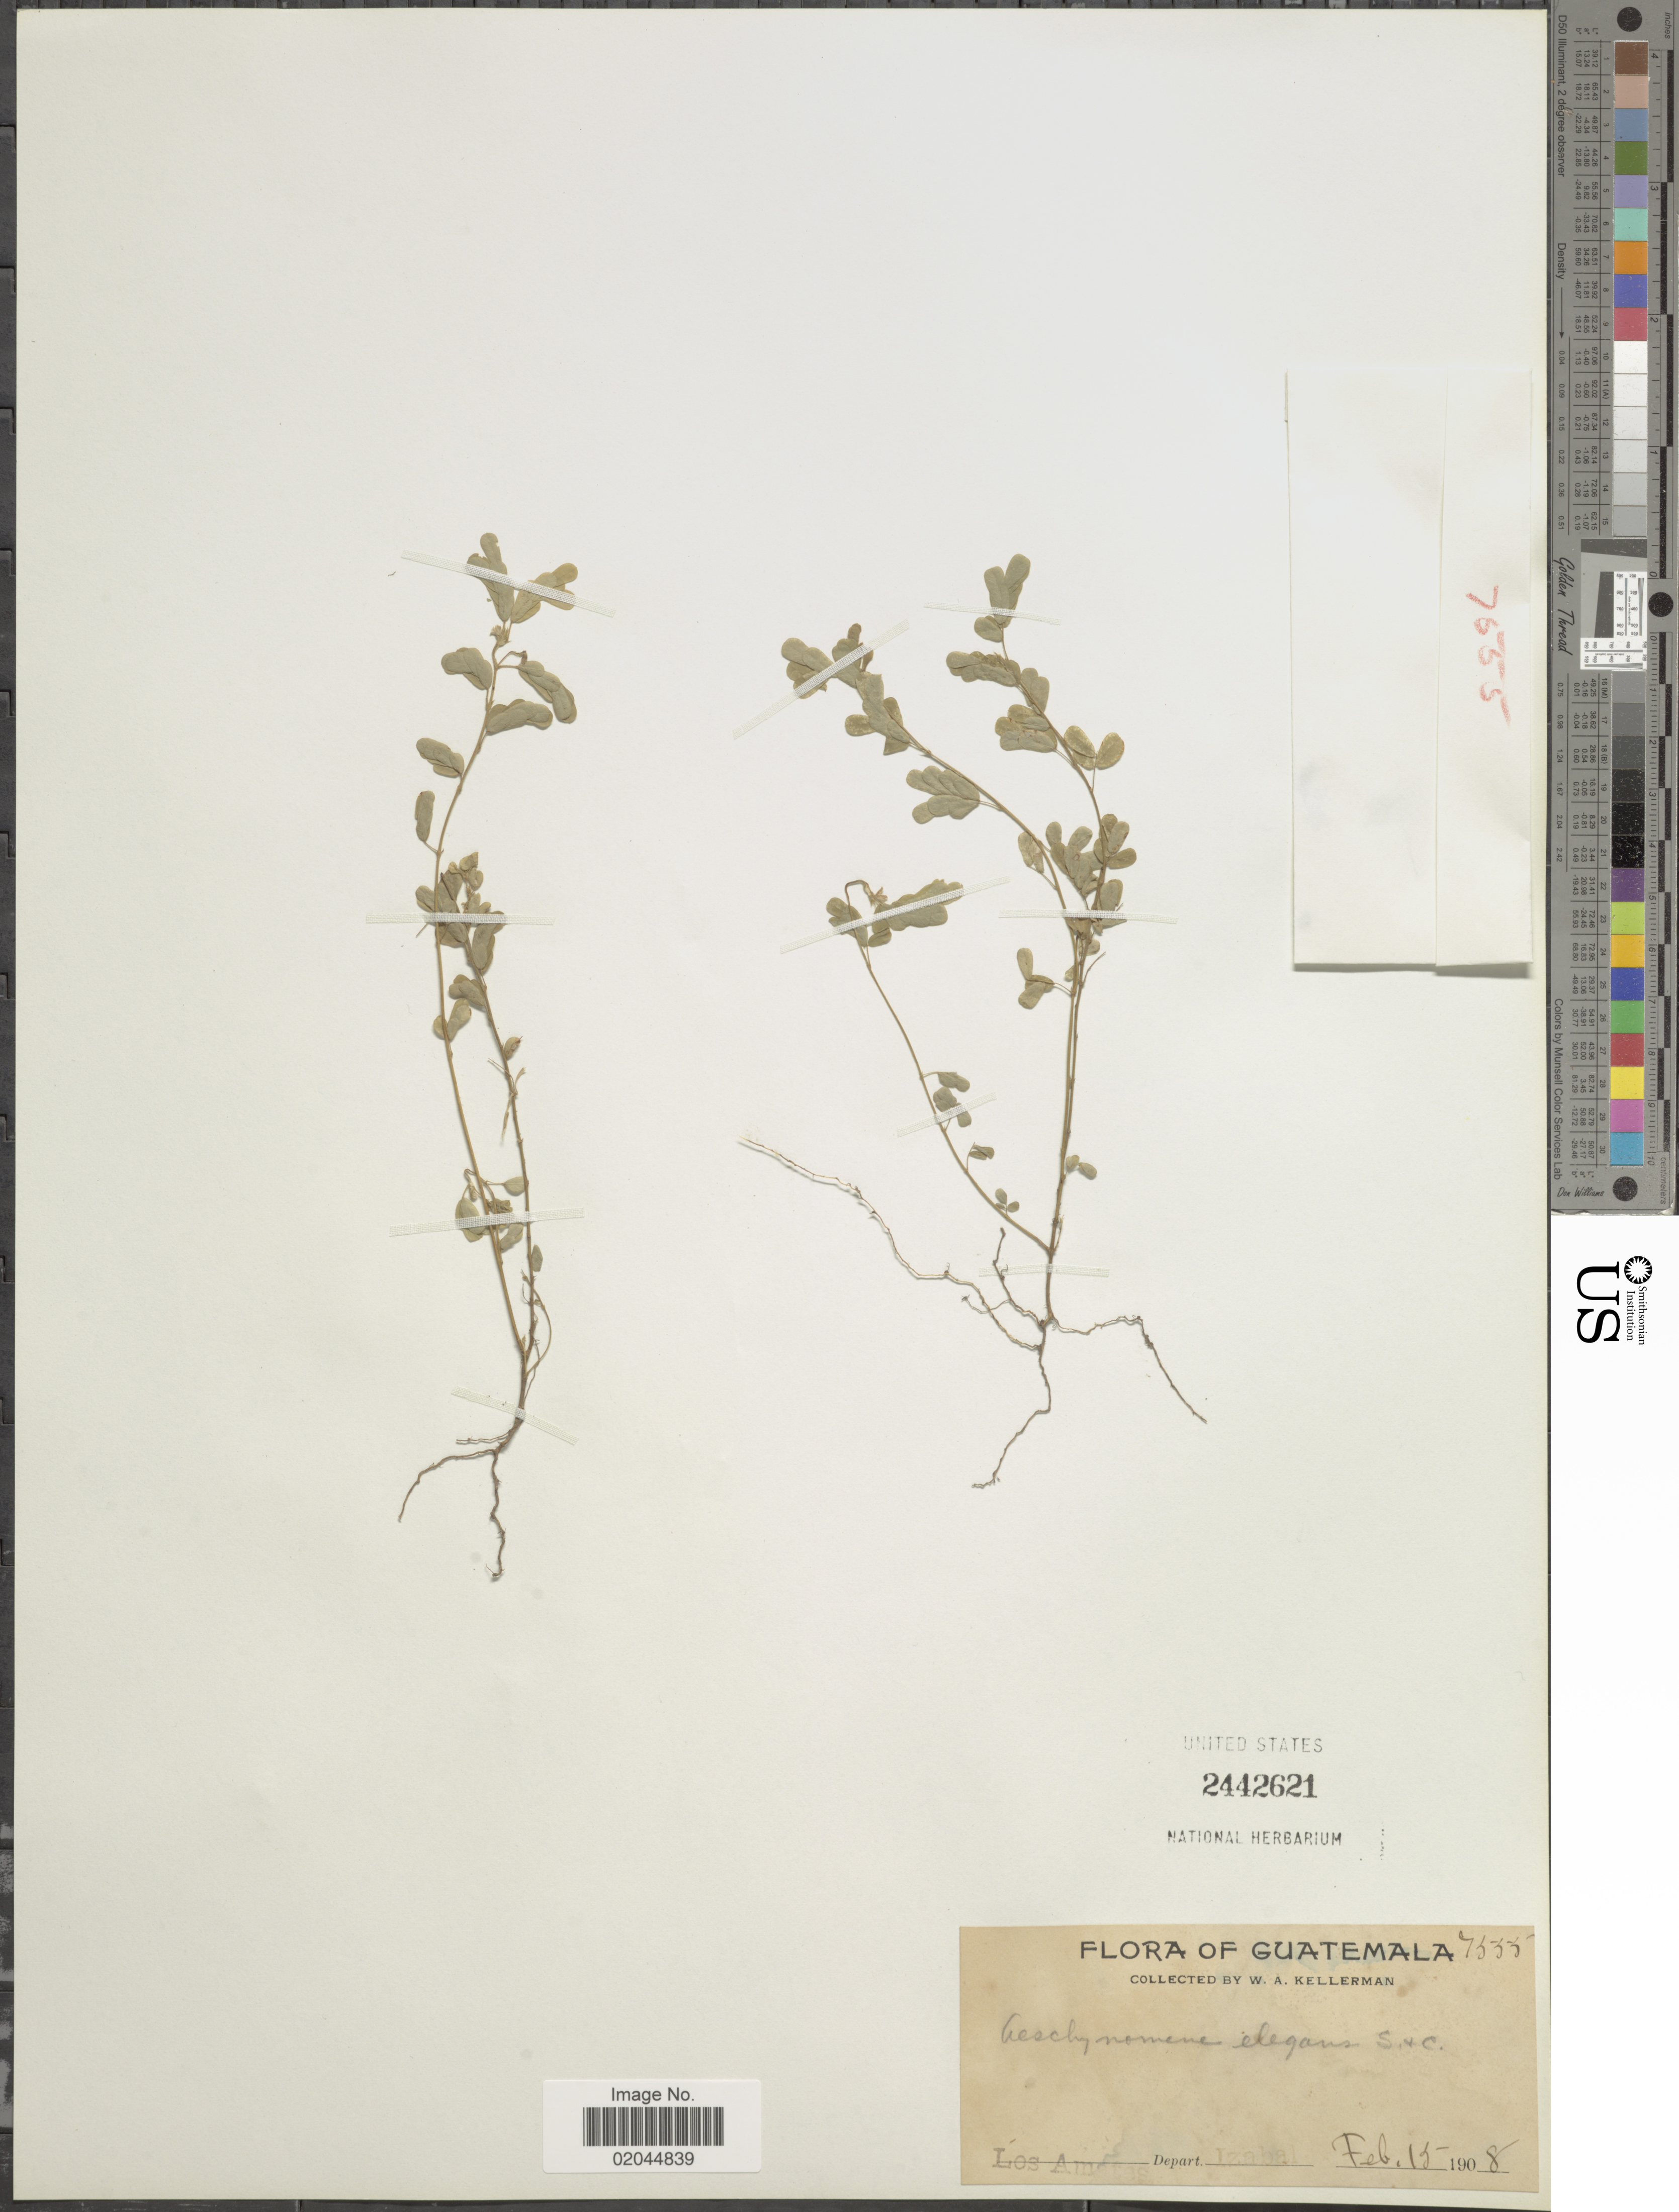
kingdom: Plantae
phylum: Tracheophyta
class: Magnoliopsida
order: Fabales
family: Fabaceae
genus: Aeschynomene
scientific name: Aeschynomene elegans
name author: Cham. ex Schltdl.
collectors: W. Kellerman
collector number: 7555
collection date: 1908-02-15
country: Guatemala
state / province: Izabal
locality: Los Amates, Depart. Izabal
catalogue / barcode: US 2442621